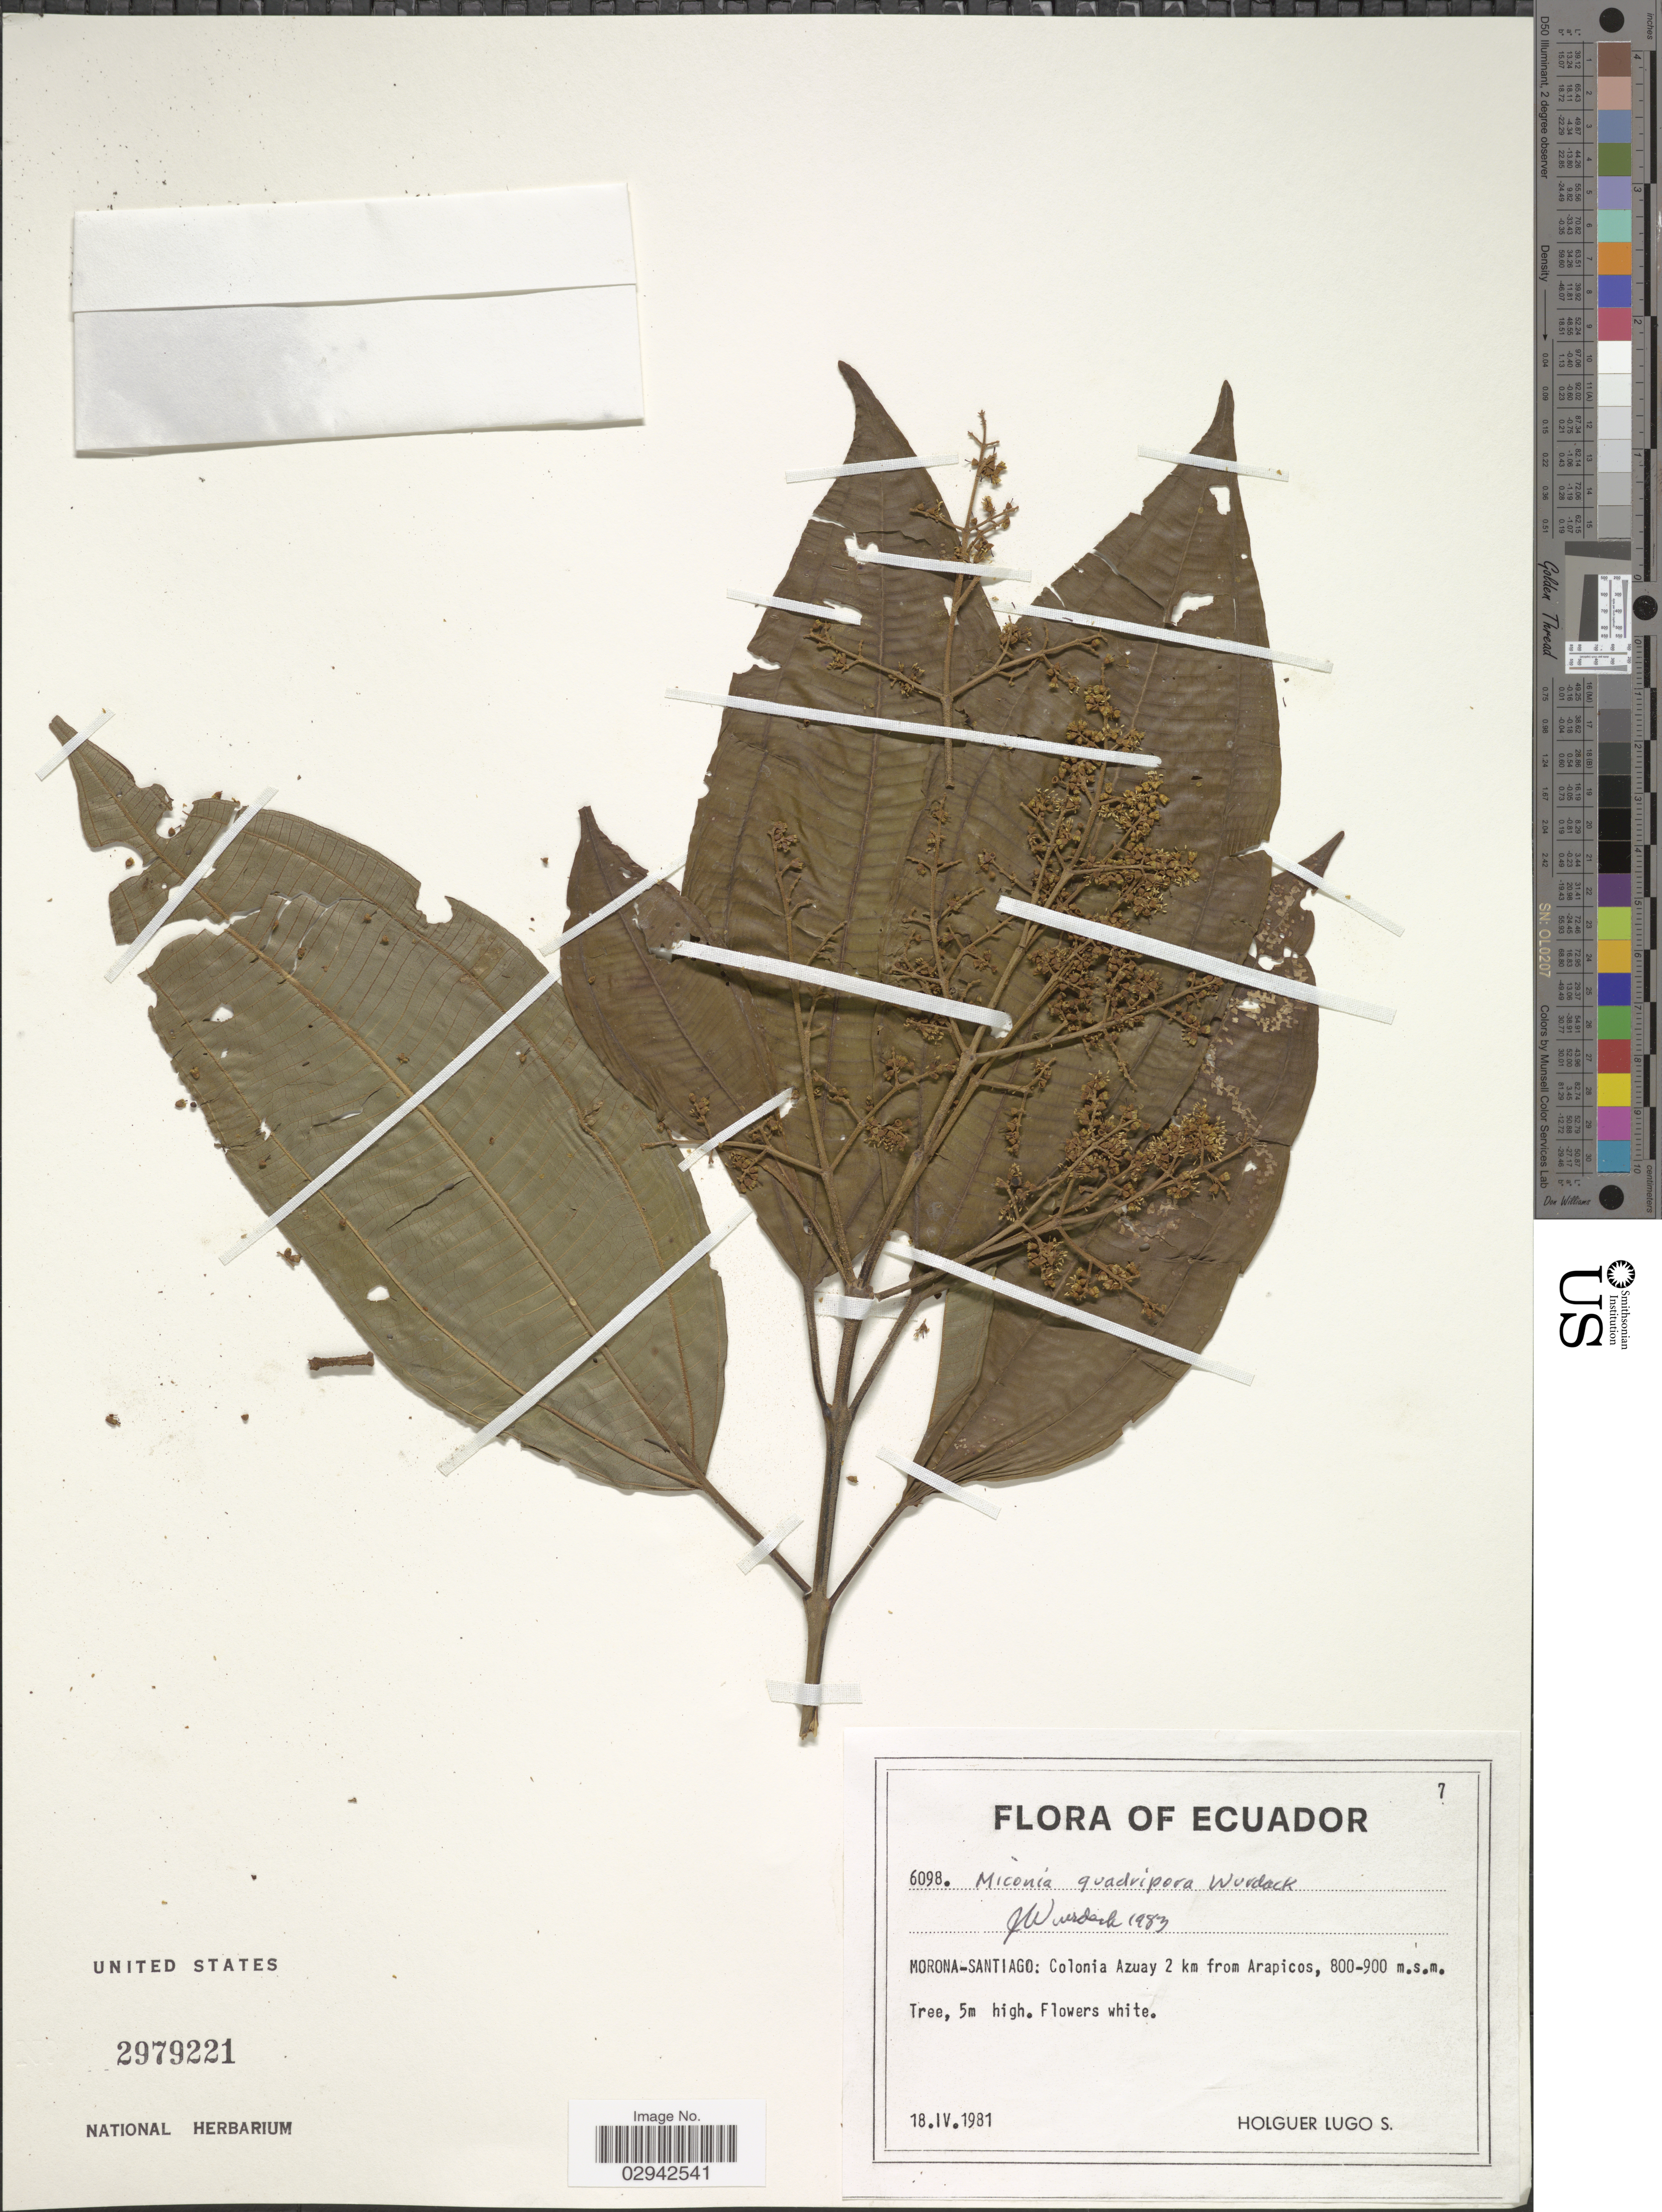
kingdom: Plantae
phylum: Tracheophyta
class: Magnoliopsida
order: Myrtales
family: Melastomataceae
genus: Miconia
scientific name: Miconia quadripora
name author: Wurdack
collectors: H. Lugo S.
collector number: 6098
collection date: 1981-04-18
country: Ecuador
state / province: Morona-Santiago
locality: Colonia Azuay 2 km from Arapicos.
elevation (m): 800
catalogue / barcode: US 2979221